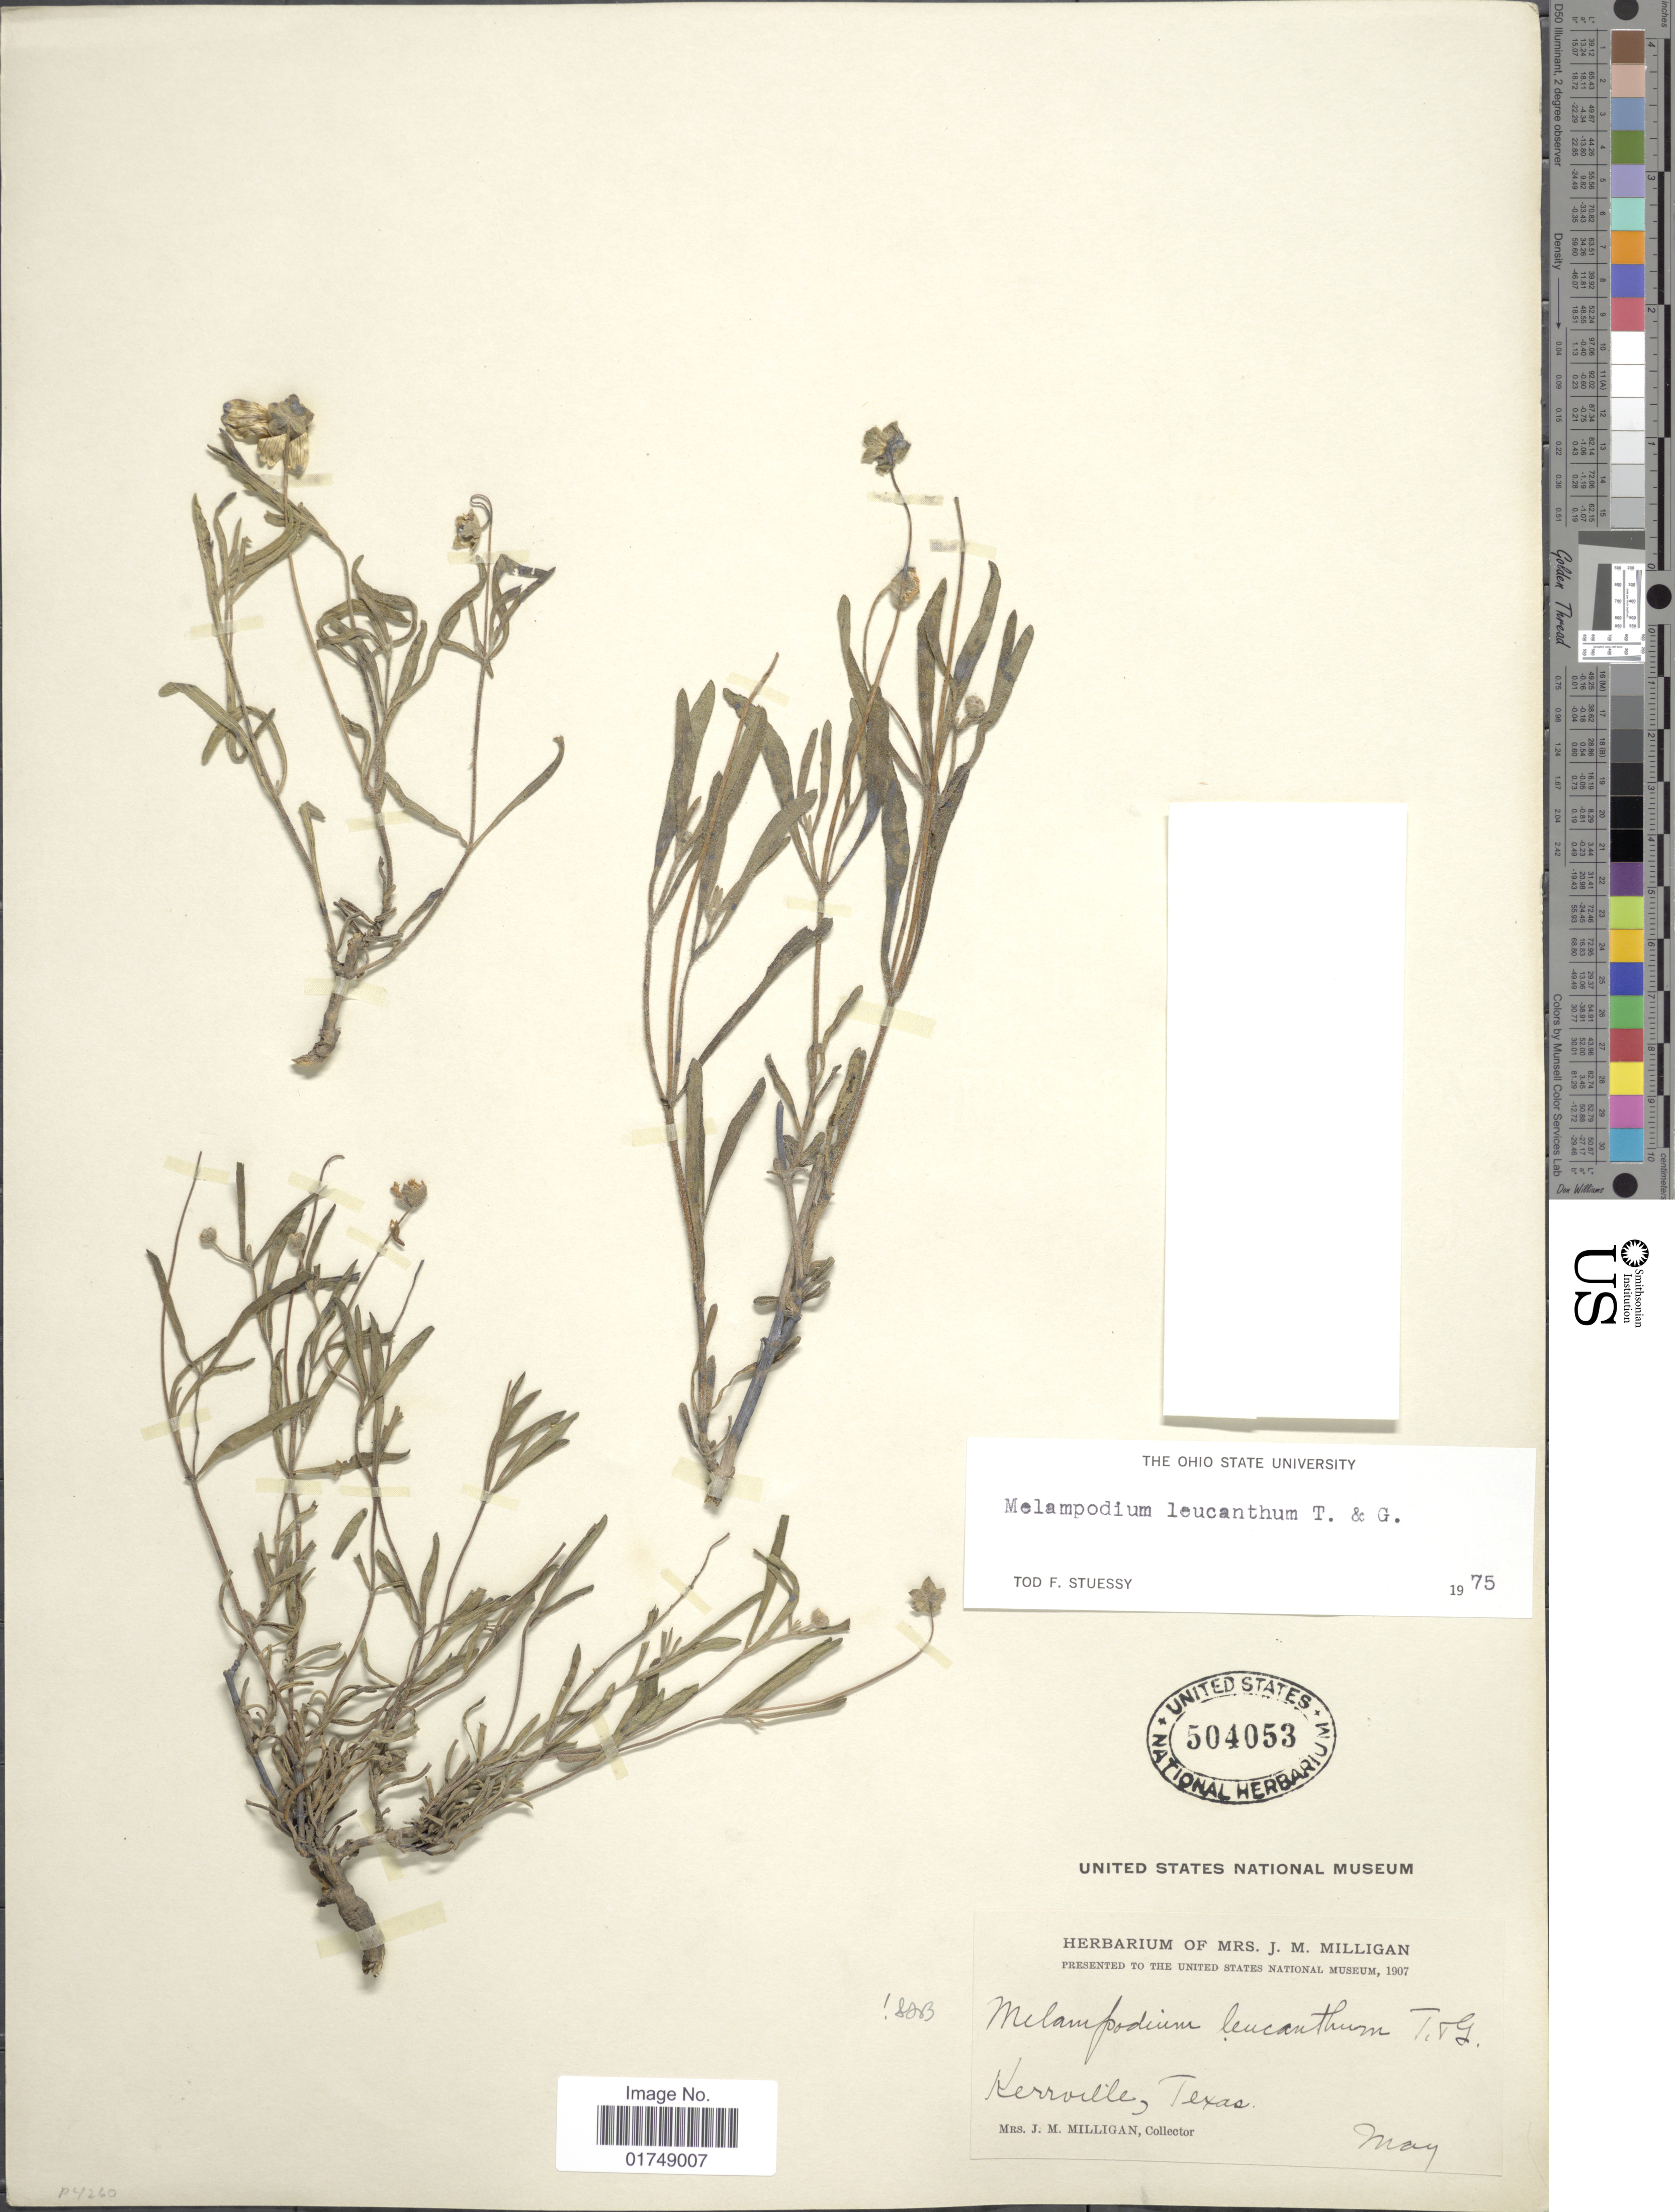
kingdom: Plantae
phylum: Tracheophyta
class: Magnoliopsida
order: Asterales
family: Asteraceae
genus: Melampodium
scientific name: Melampodium leucanthum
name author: Torr. & A. Gray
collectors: J. Milligan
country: United States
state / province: Texas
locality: Kerrville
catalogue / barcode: US 504053